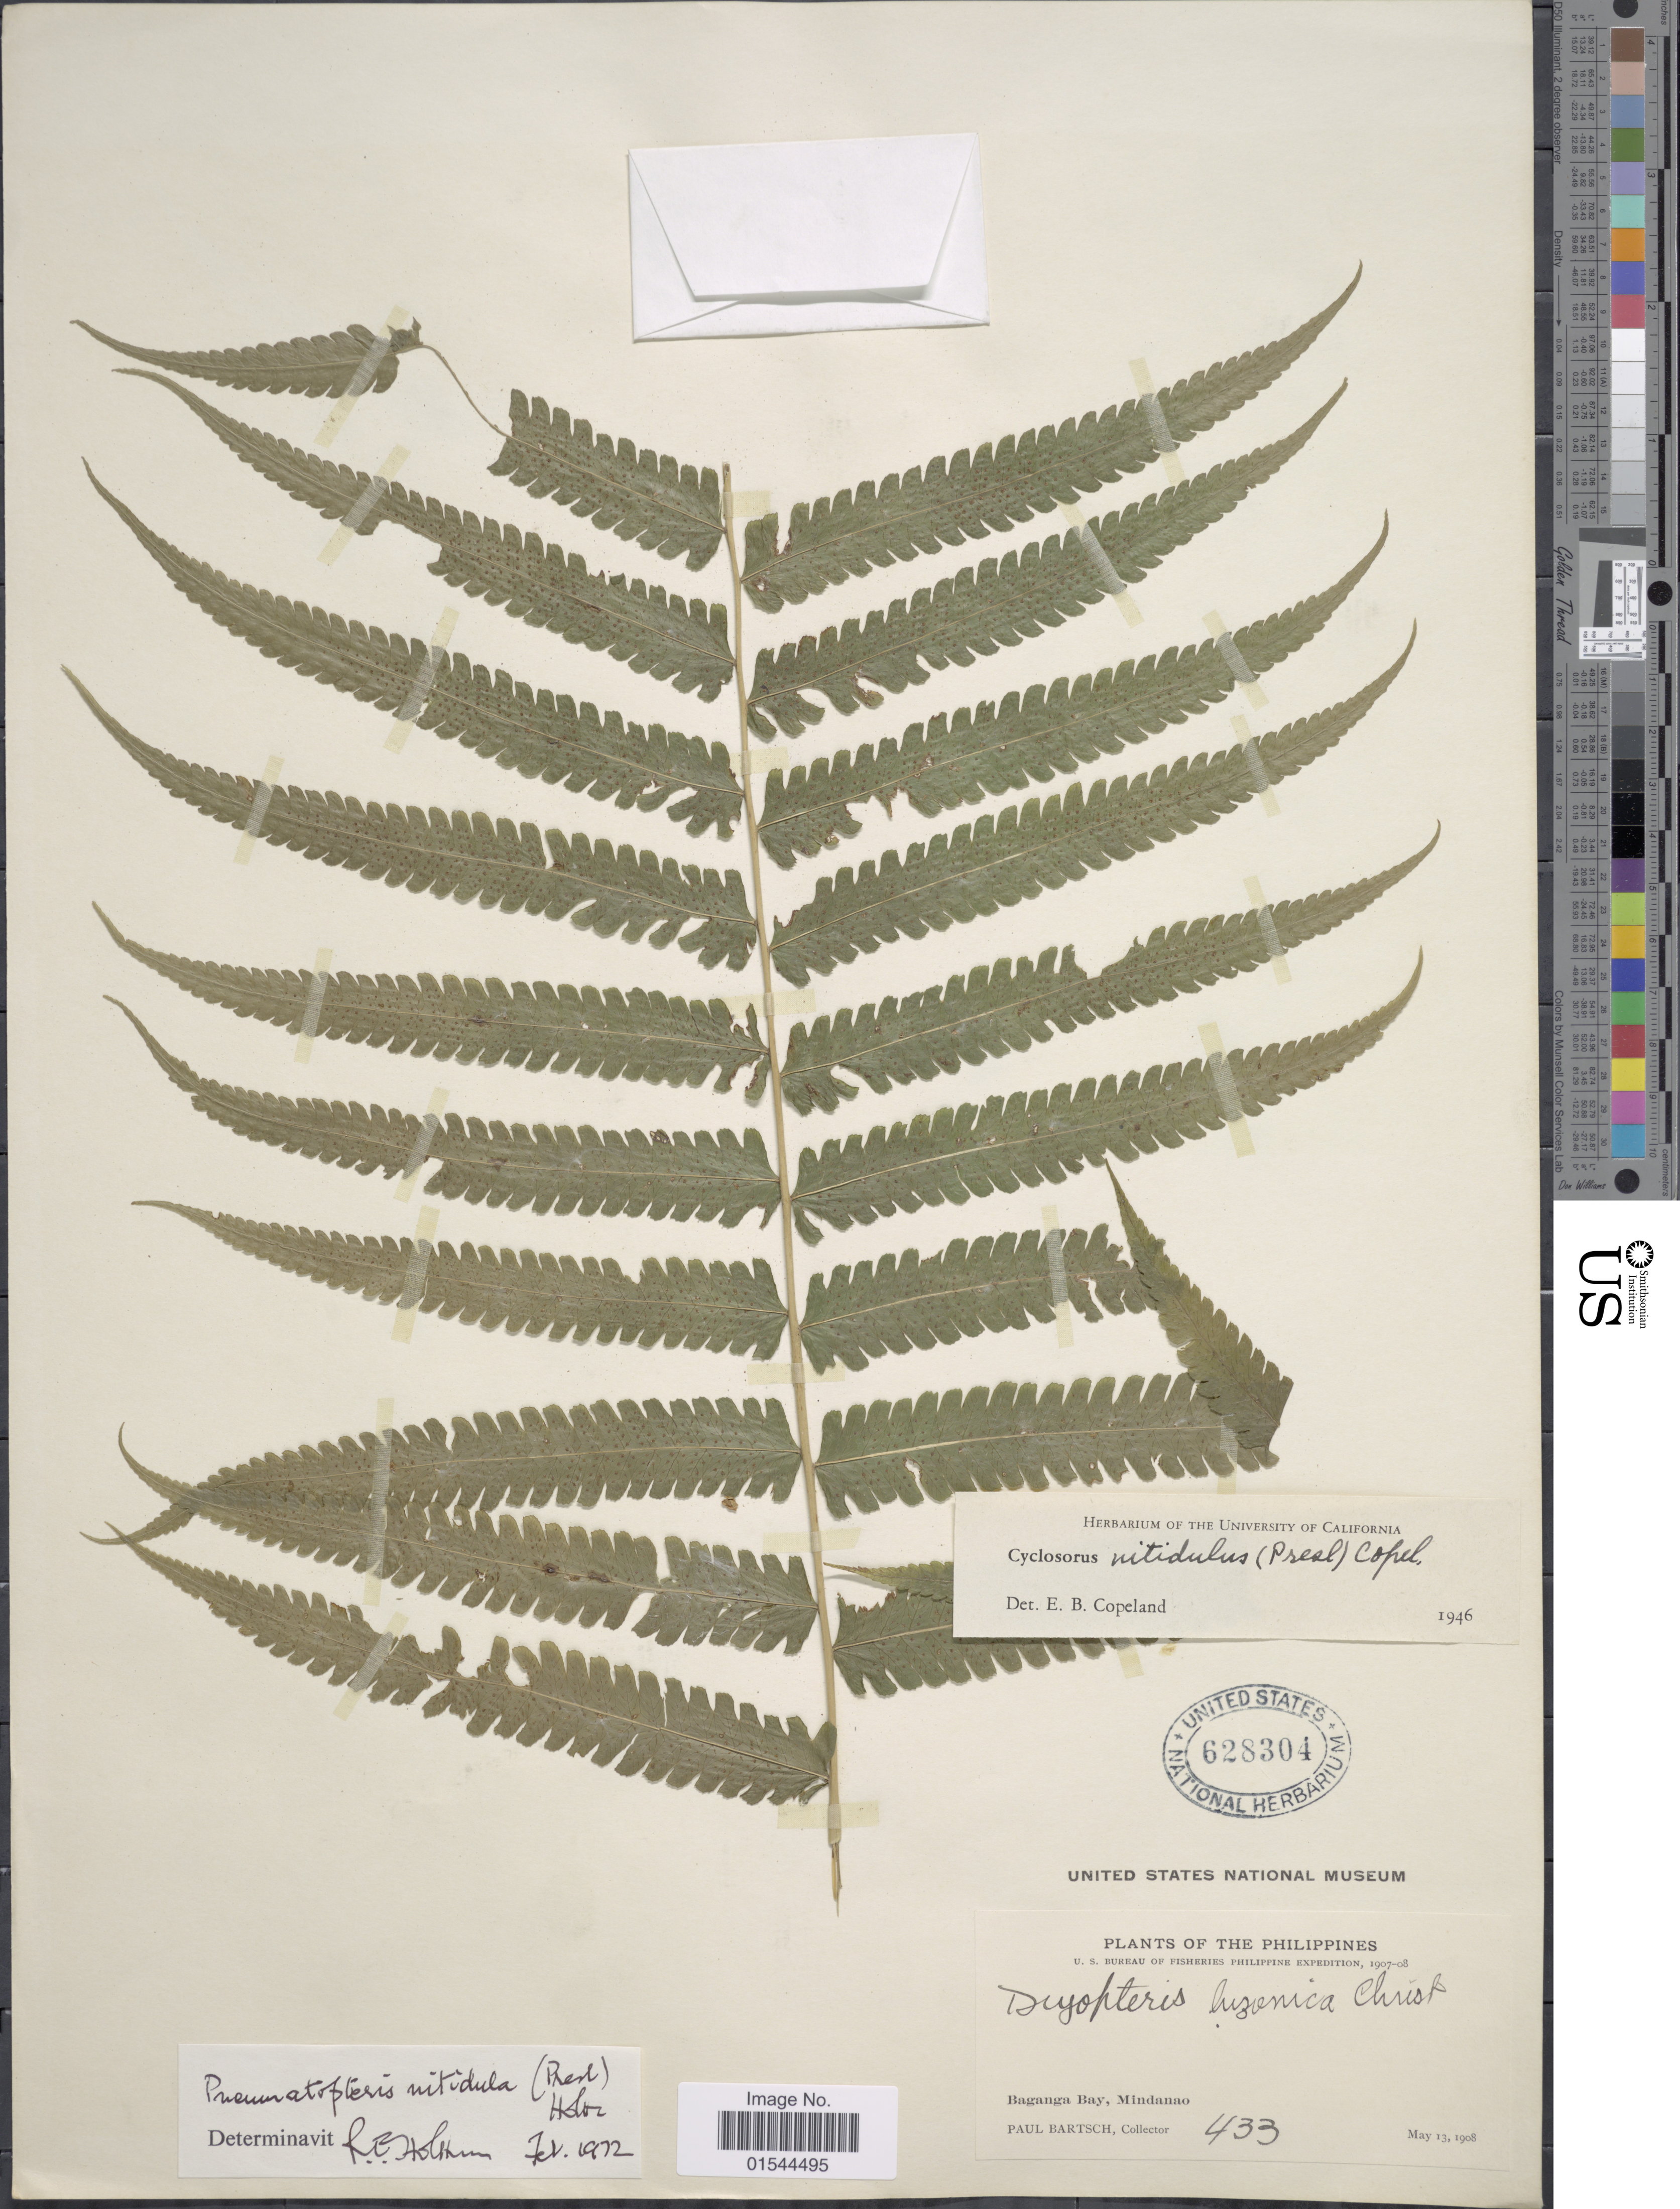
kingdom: Plantae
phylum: Tracheophyta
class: Polypodiopsida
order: Polypodiales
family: Thelypteridaceae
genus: Pneumatopteris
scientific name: Pneumatopteris nitidula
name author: (C. Presl) Holttum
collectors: P. Bartsch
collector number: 433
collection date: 1908-05-13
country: Philippines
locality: Baganga Bay, Mindanao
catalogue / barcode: US 628304